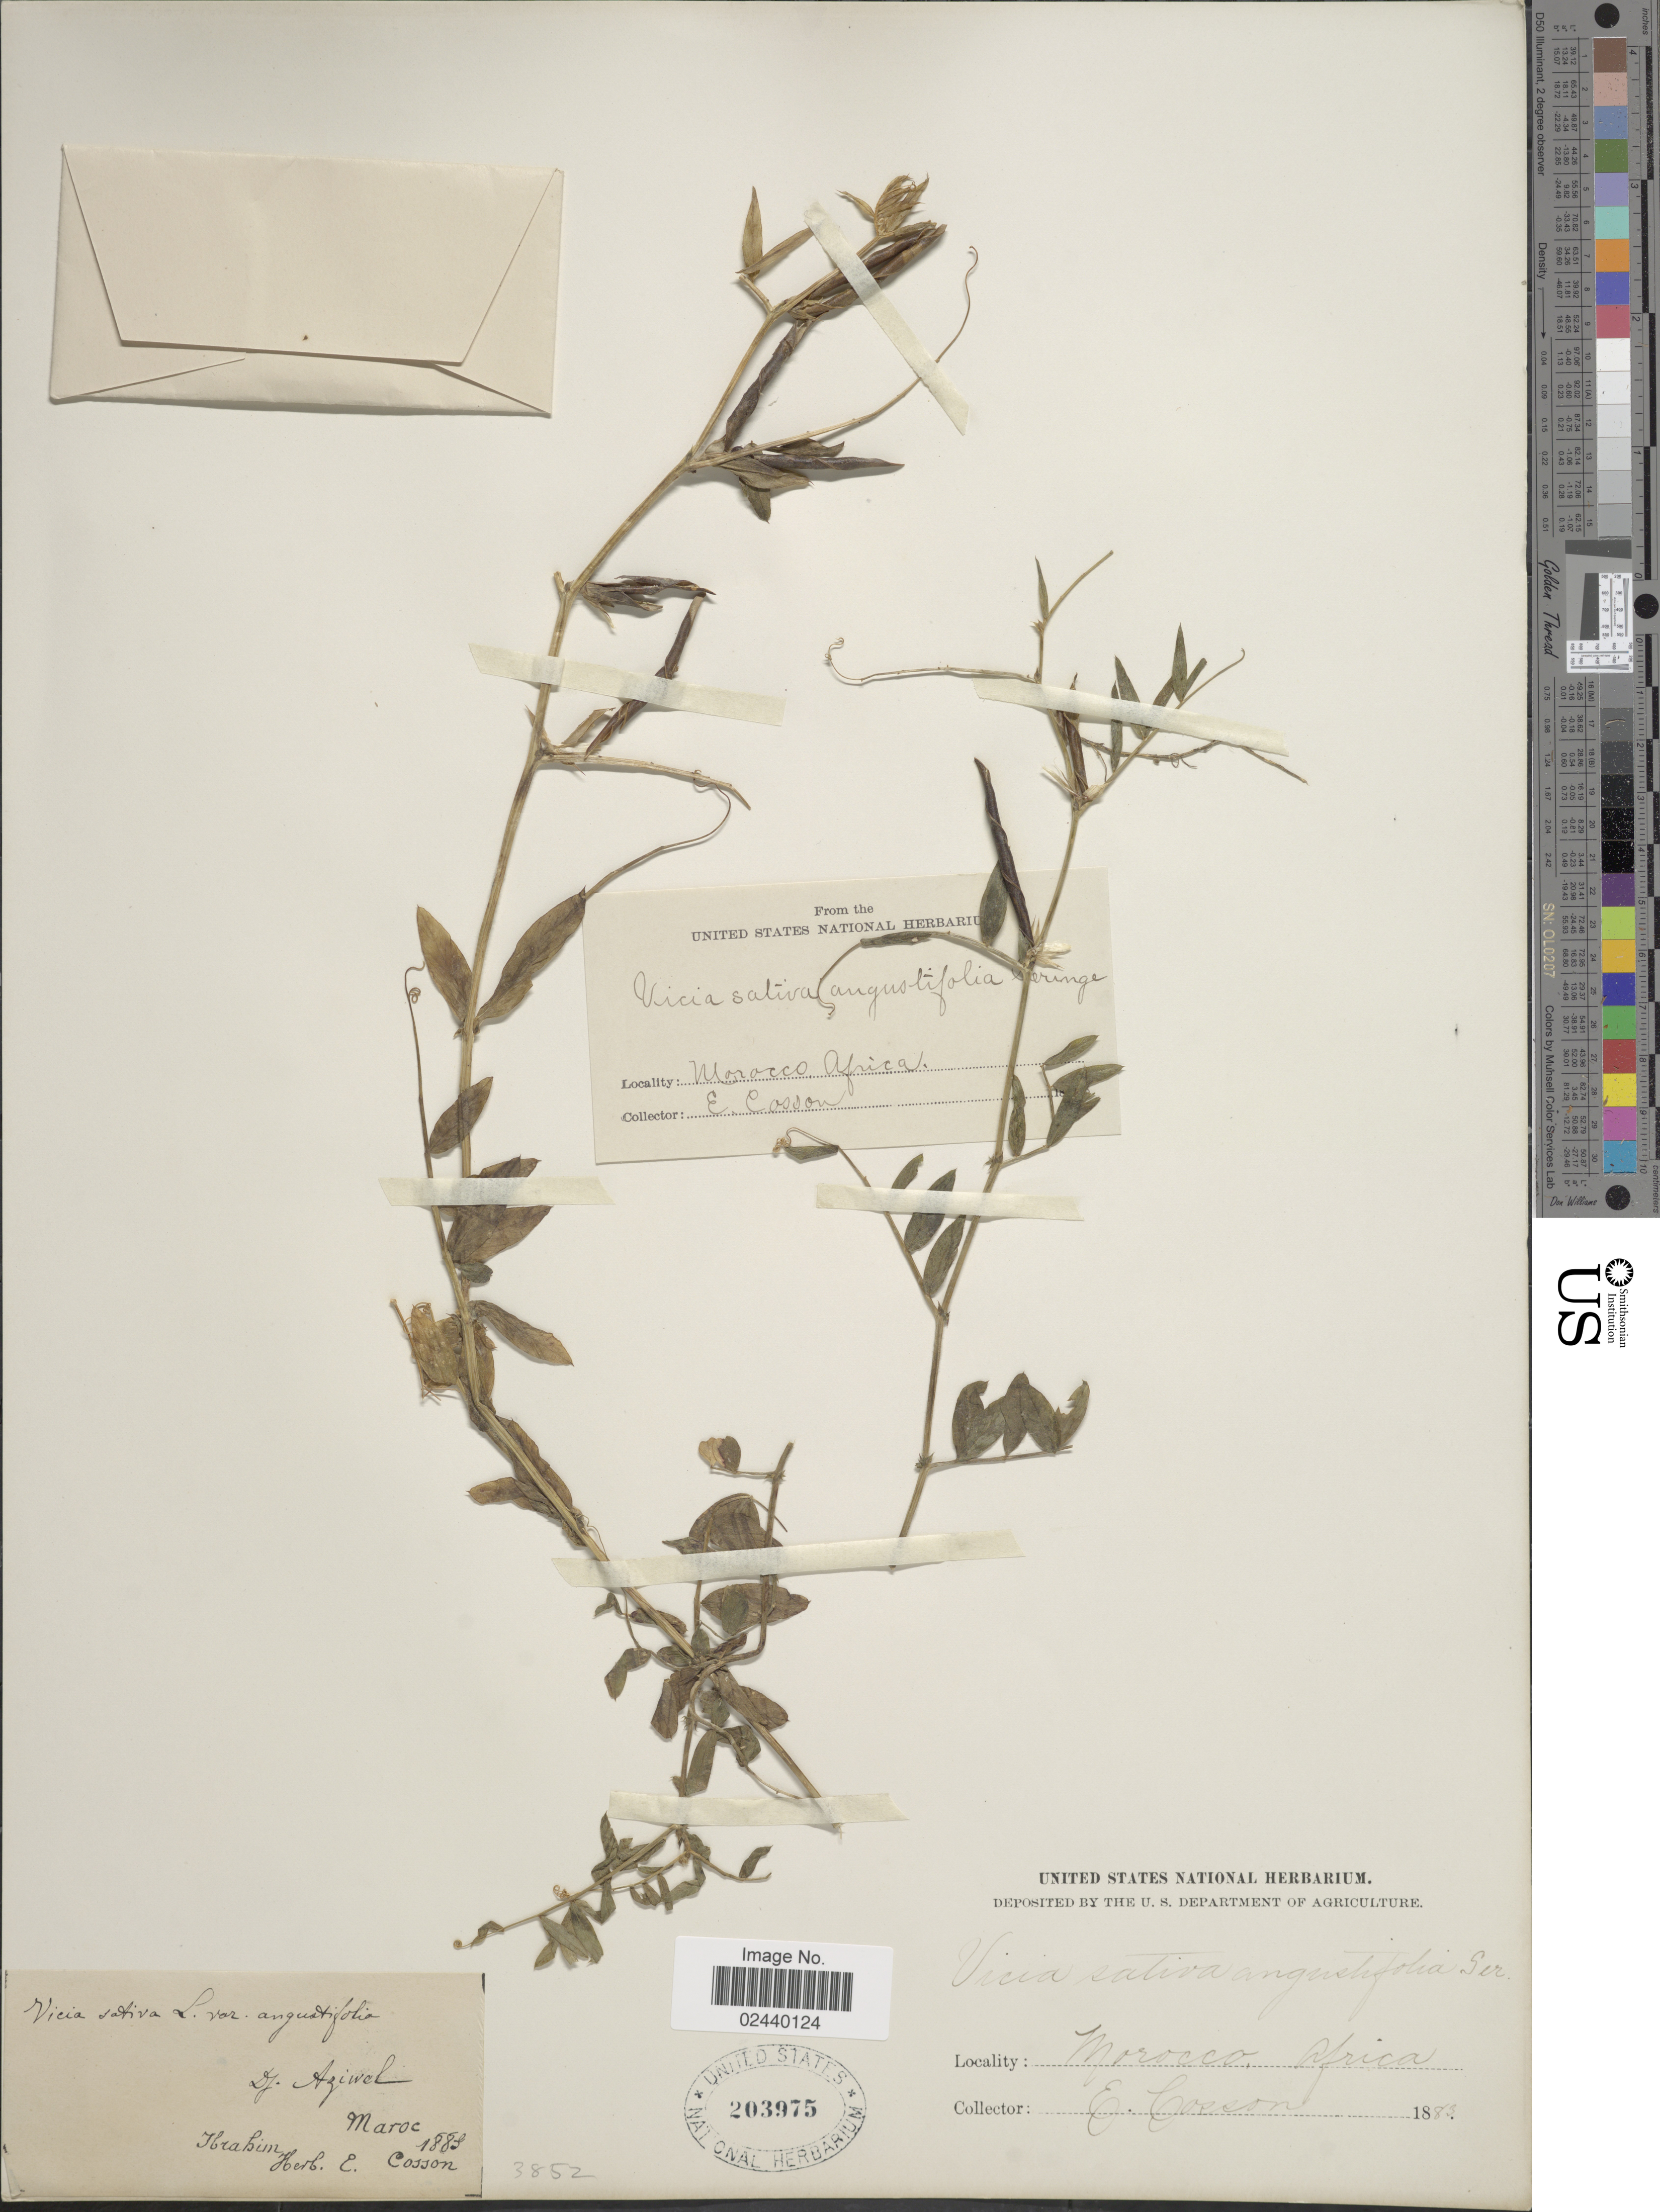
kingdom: Plantae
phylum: Tracheophyta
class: Magnoliopsida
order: Fabales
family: Fabaceae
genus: Vicia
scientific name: Vicia sativa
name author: L.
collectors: E. Cosson & -. Ibrahim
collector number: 3852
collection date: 1883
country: Morocco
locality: Dj. Aziwel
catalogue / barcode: US 203975